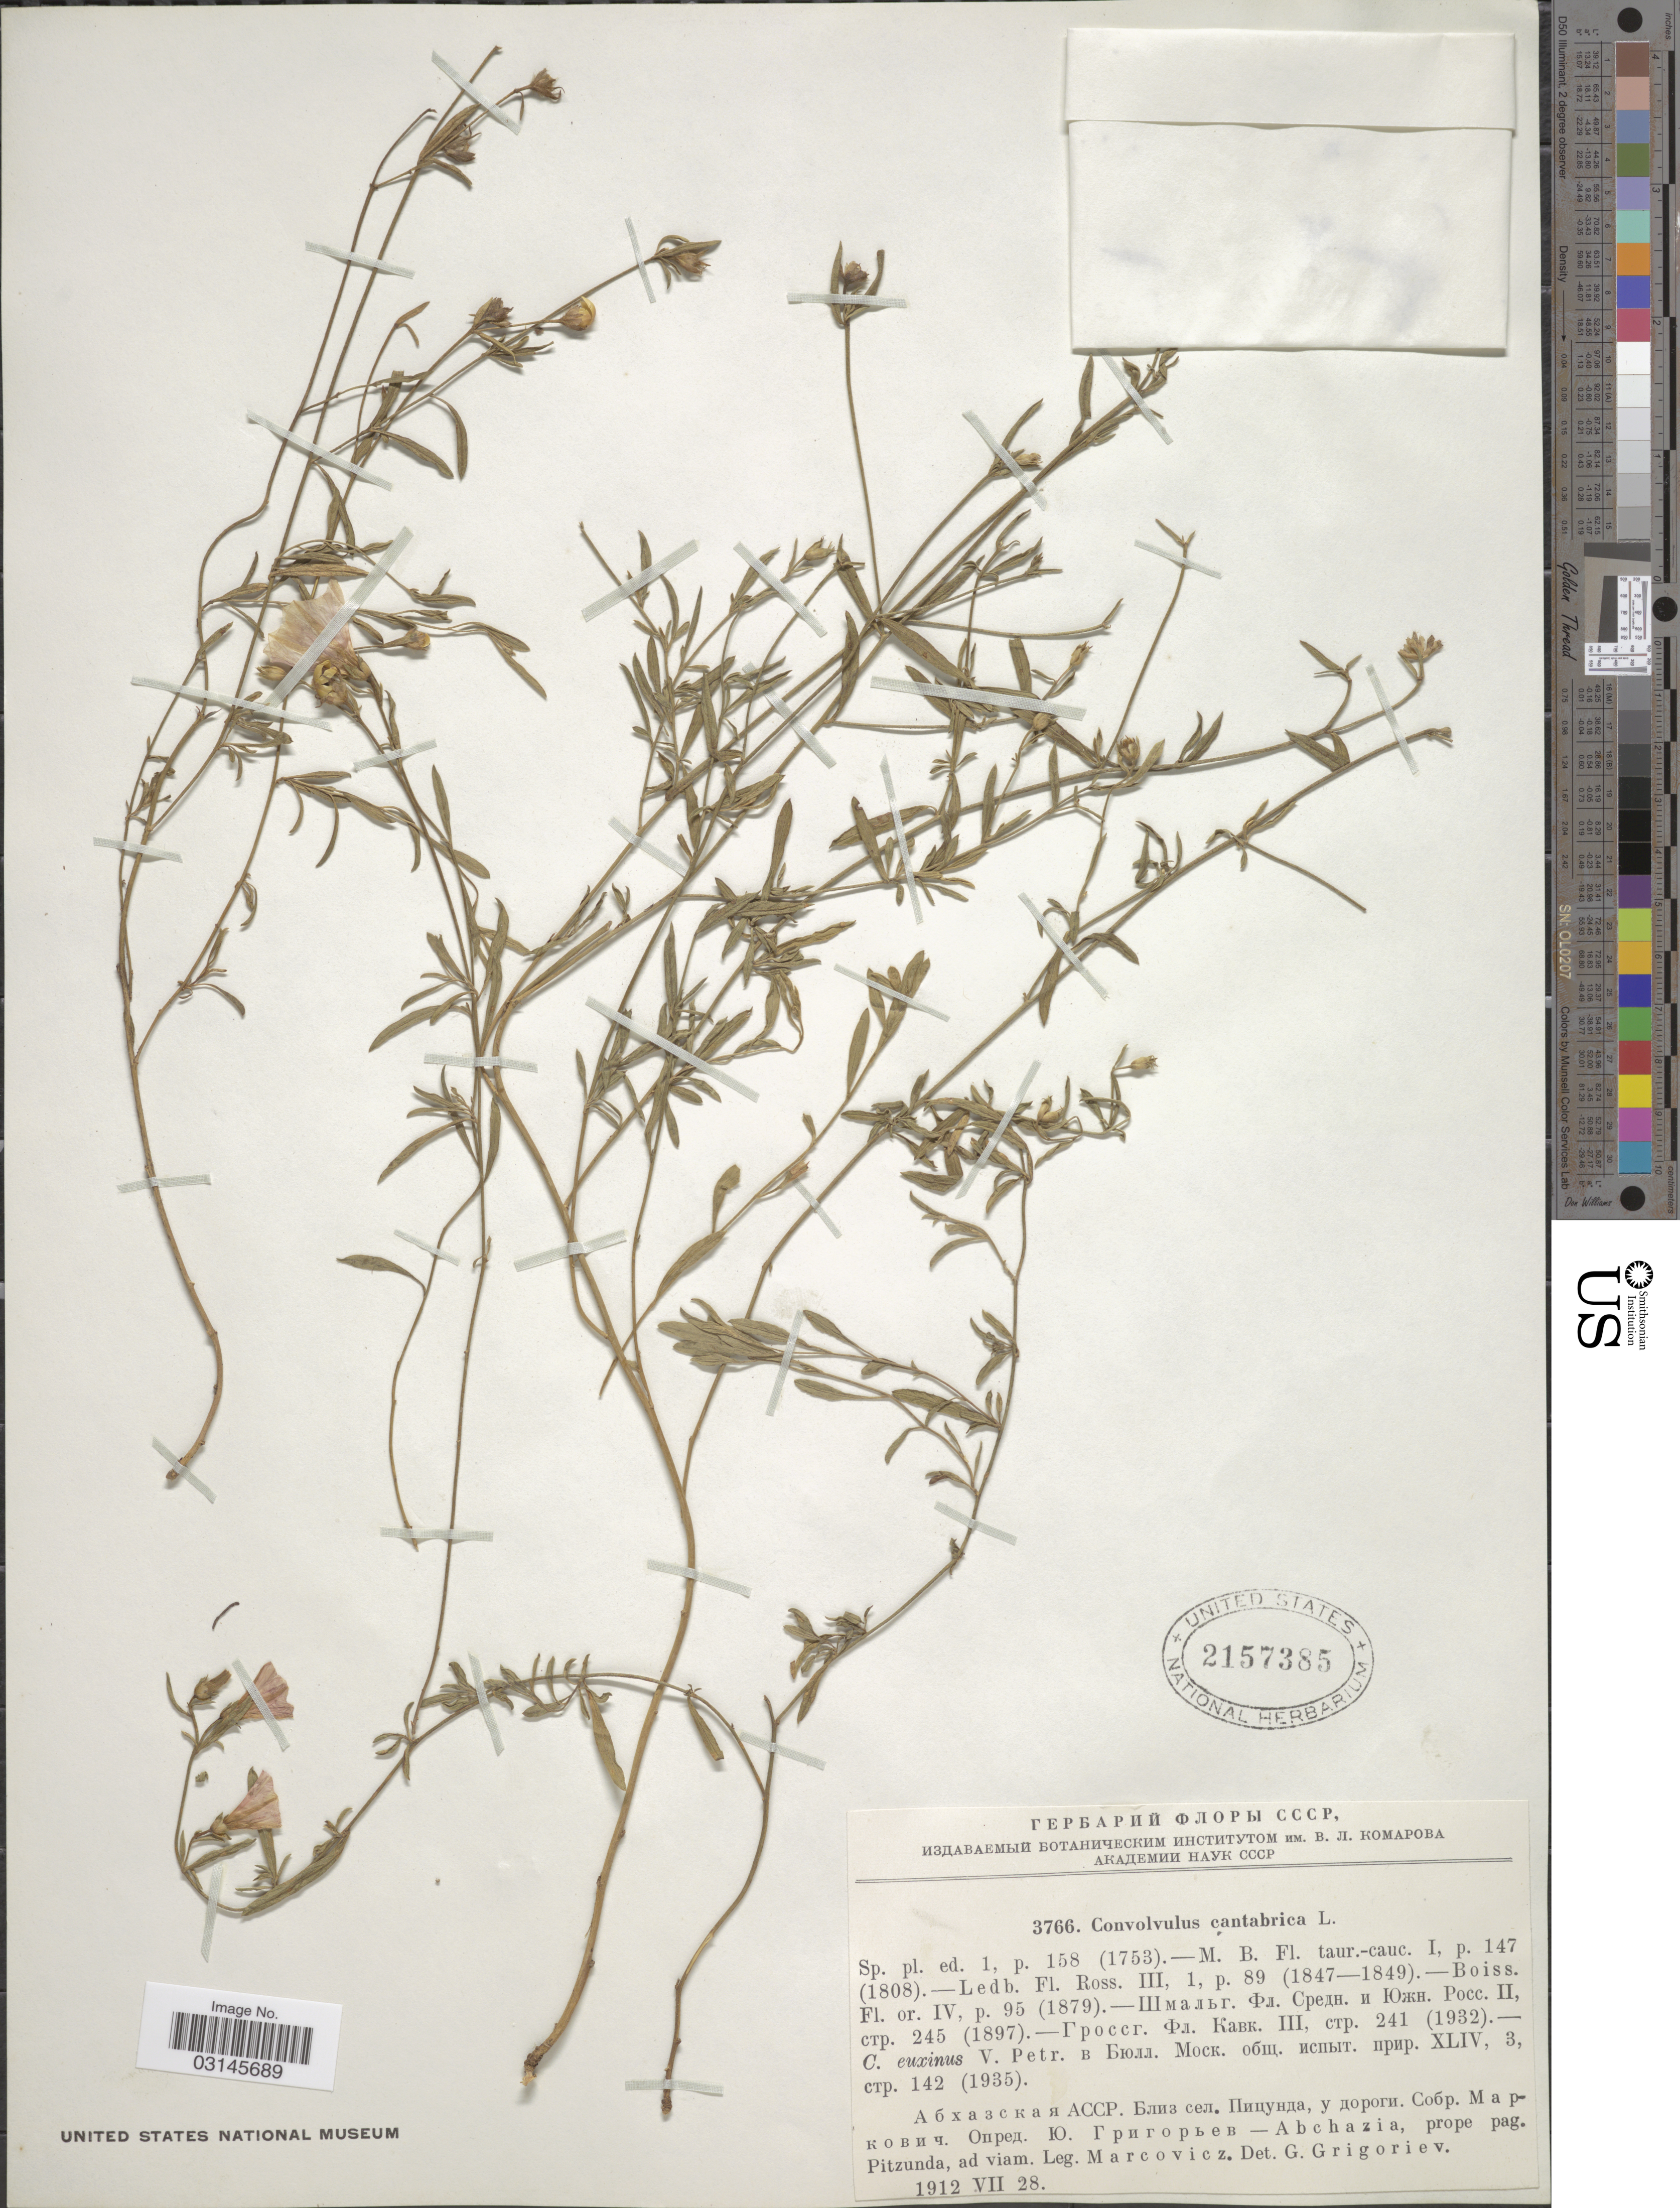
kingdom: Plantae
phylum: Tracheophyta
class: Magnoliopsida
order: Solanales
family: Convolvulaceae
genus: Convolvulus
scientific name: Convolvulus cantabrica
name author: L.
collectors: Marcovicz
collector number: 3766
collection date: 1912-07-28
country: Georgia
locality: Abchazia, prope pag. Pitzunda, ad viam.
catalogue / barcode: US 2157385